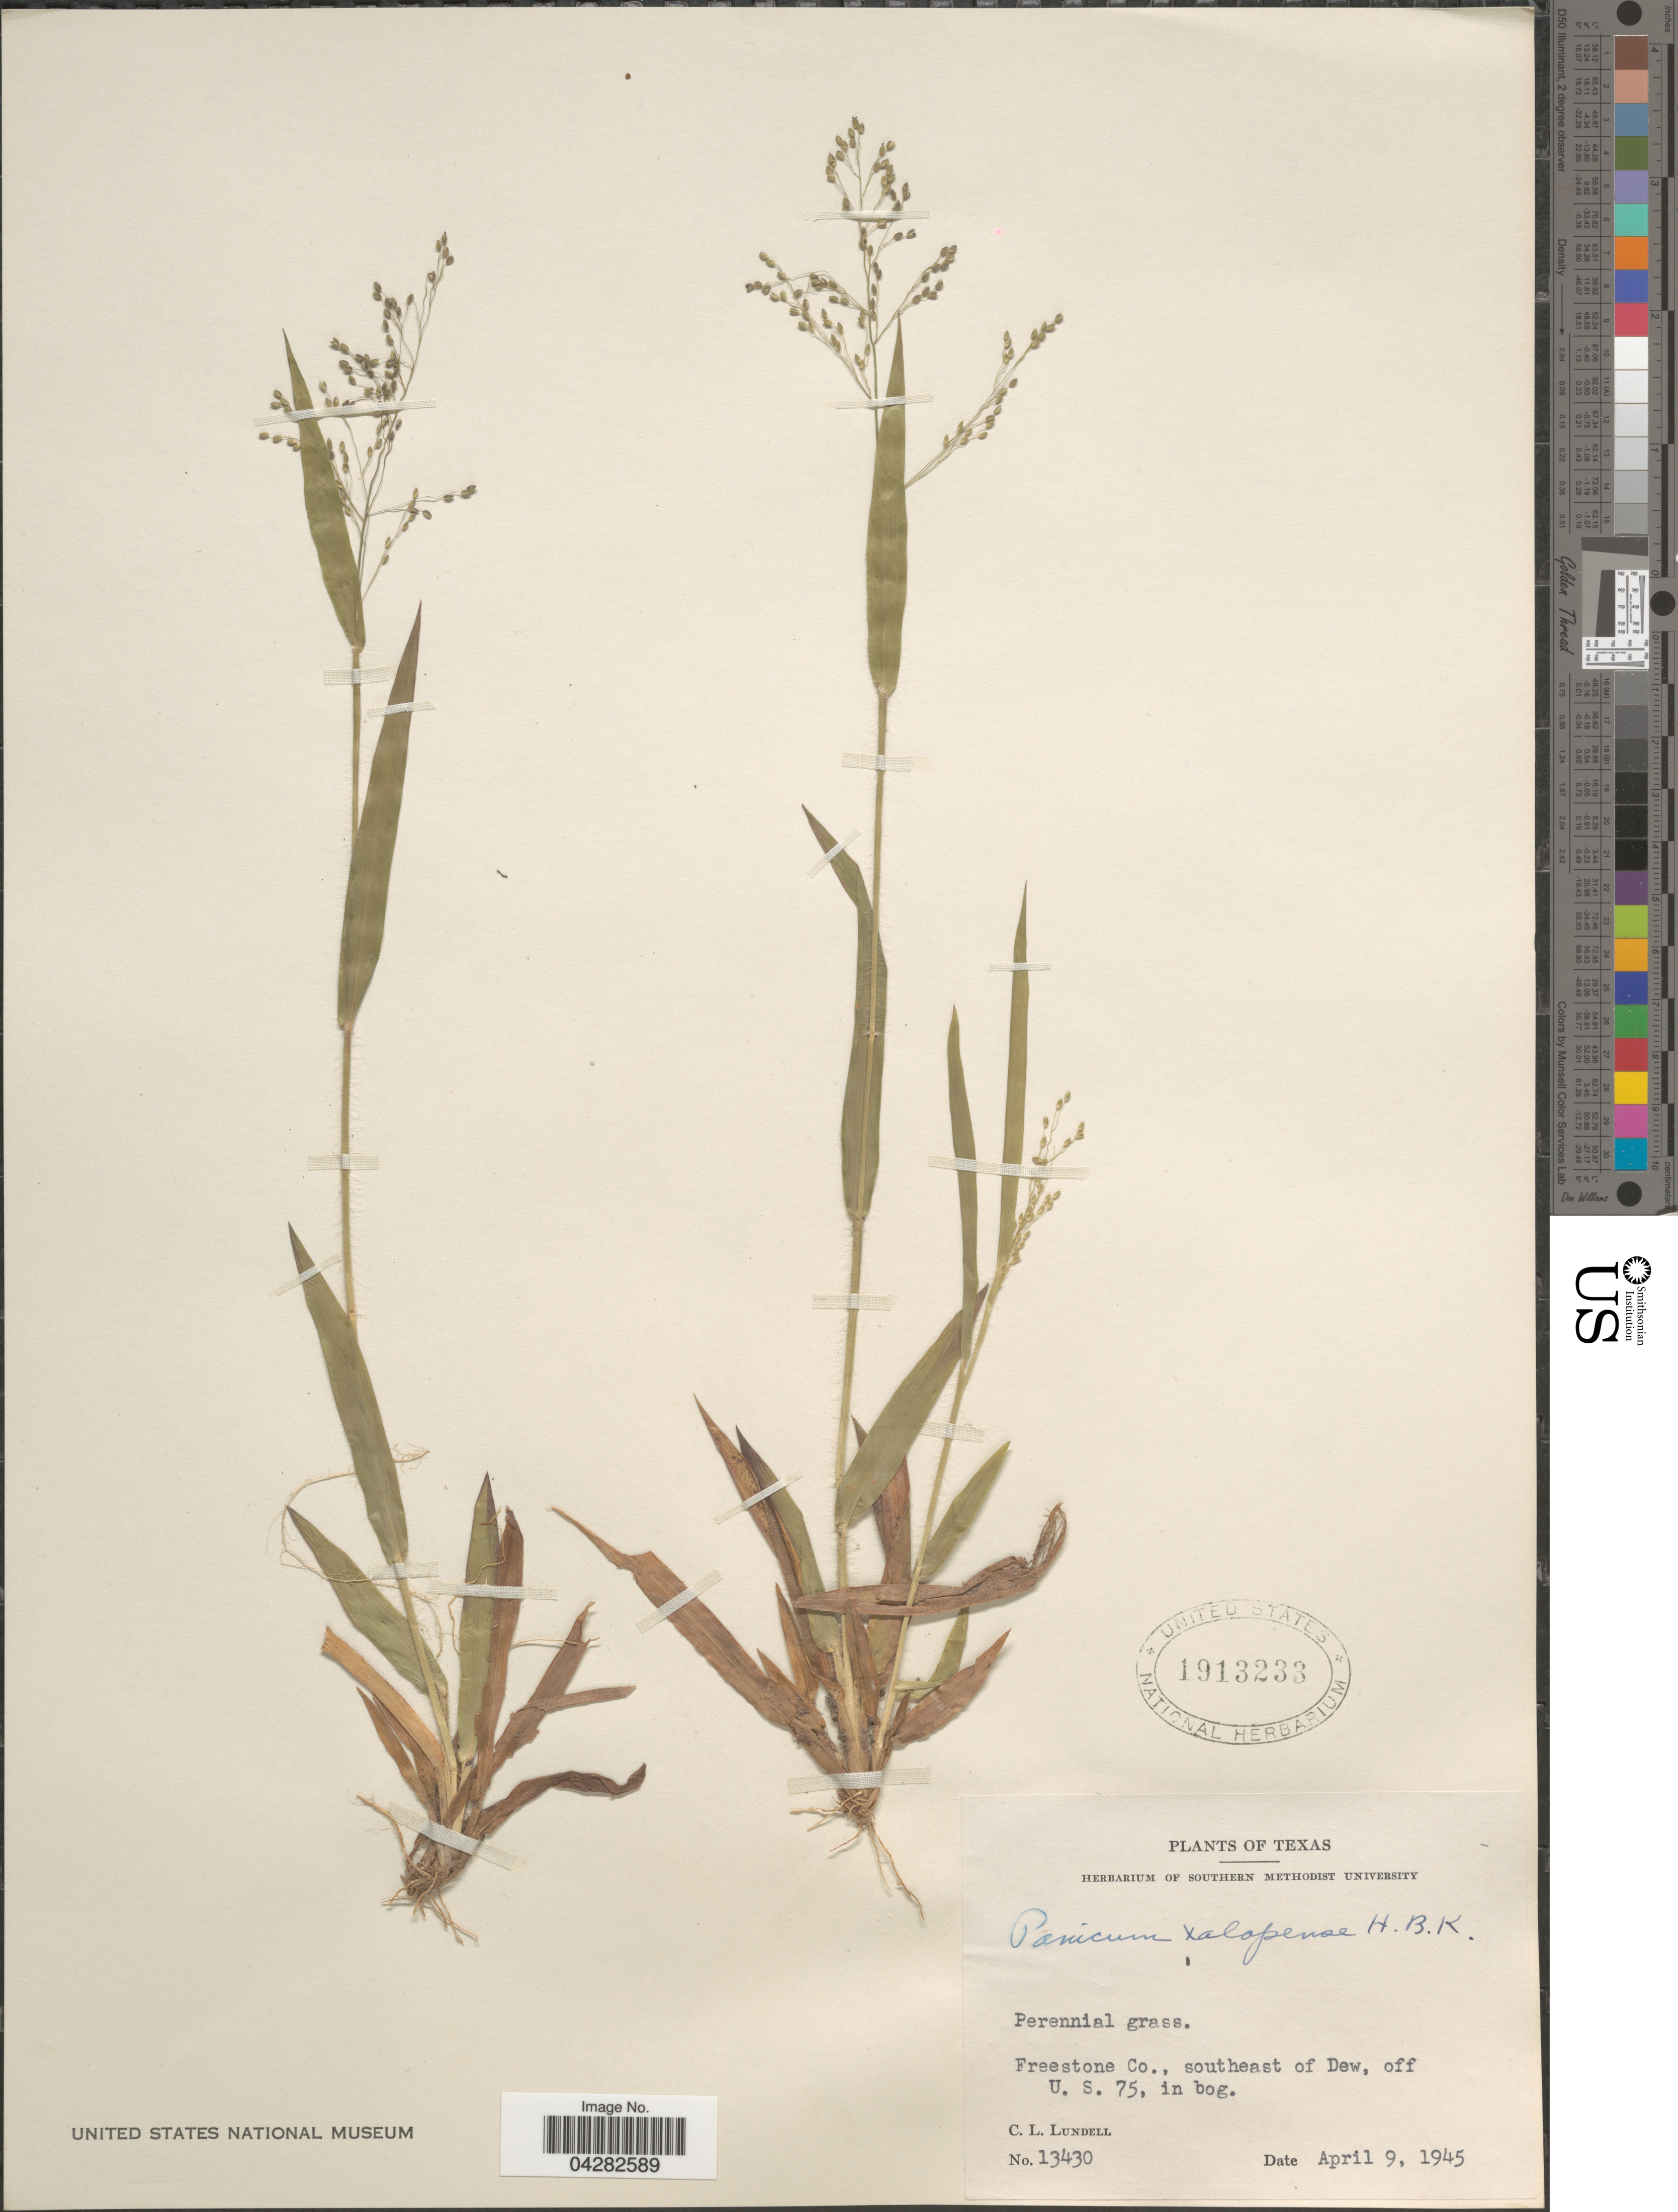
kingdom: Plantae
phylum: Tracheophyta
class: Liliopsida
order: Poales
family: Poaceae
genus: Dichanthelium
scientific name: Dichanthelium laxiflorum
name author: (Lam.) Gould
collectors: C. L. Lundell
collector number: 13430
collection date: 1945-04-09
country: United States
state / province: Texas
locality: Freestone Co., southeast of Dew, off U. S. 75.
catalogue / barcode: US 1913233